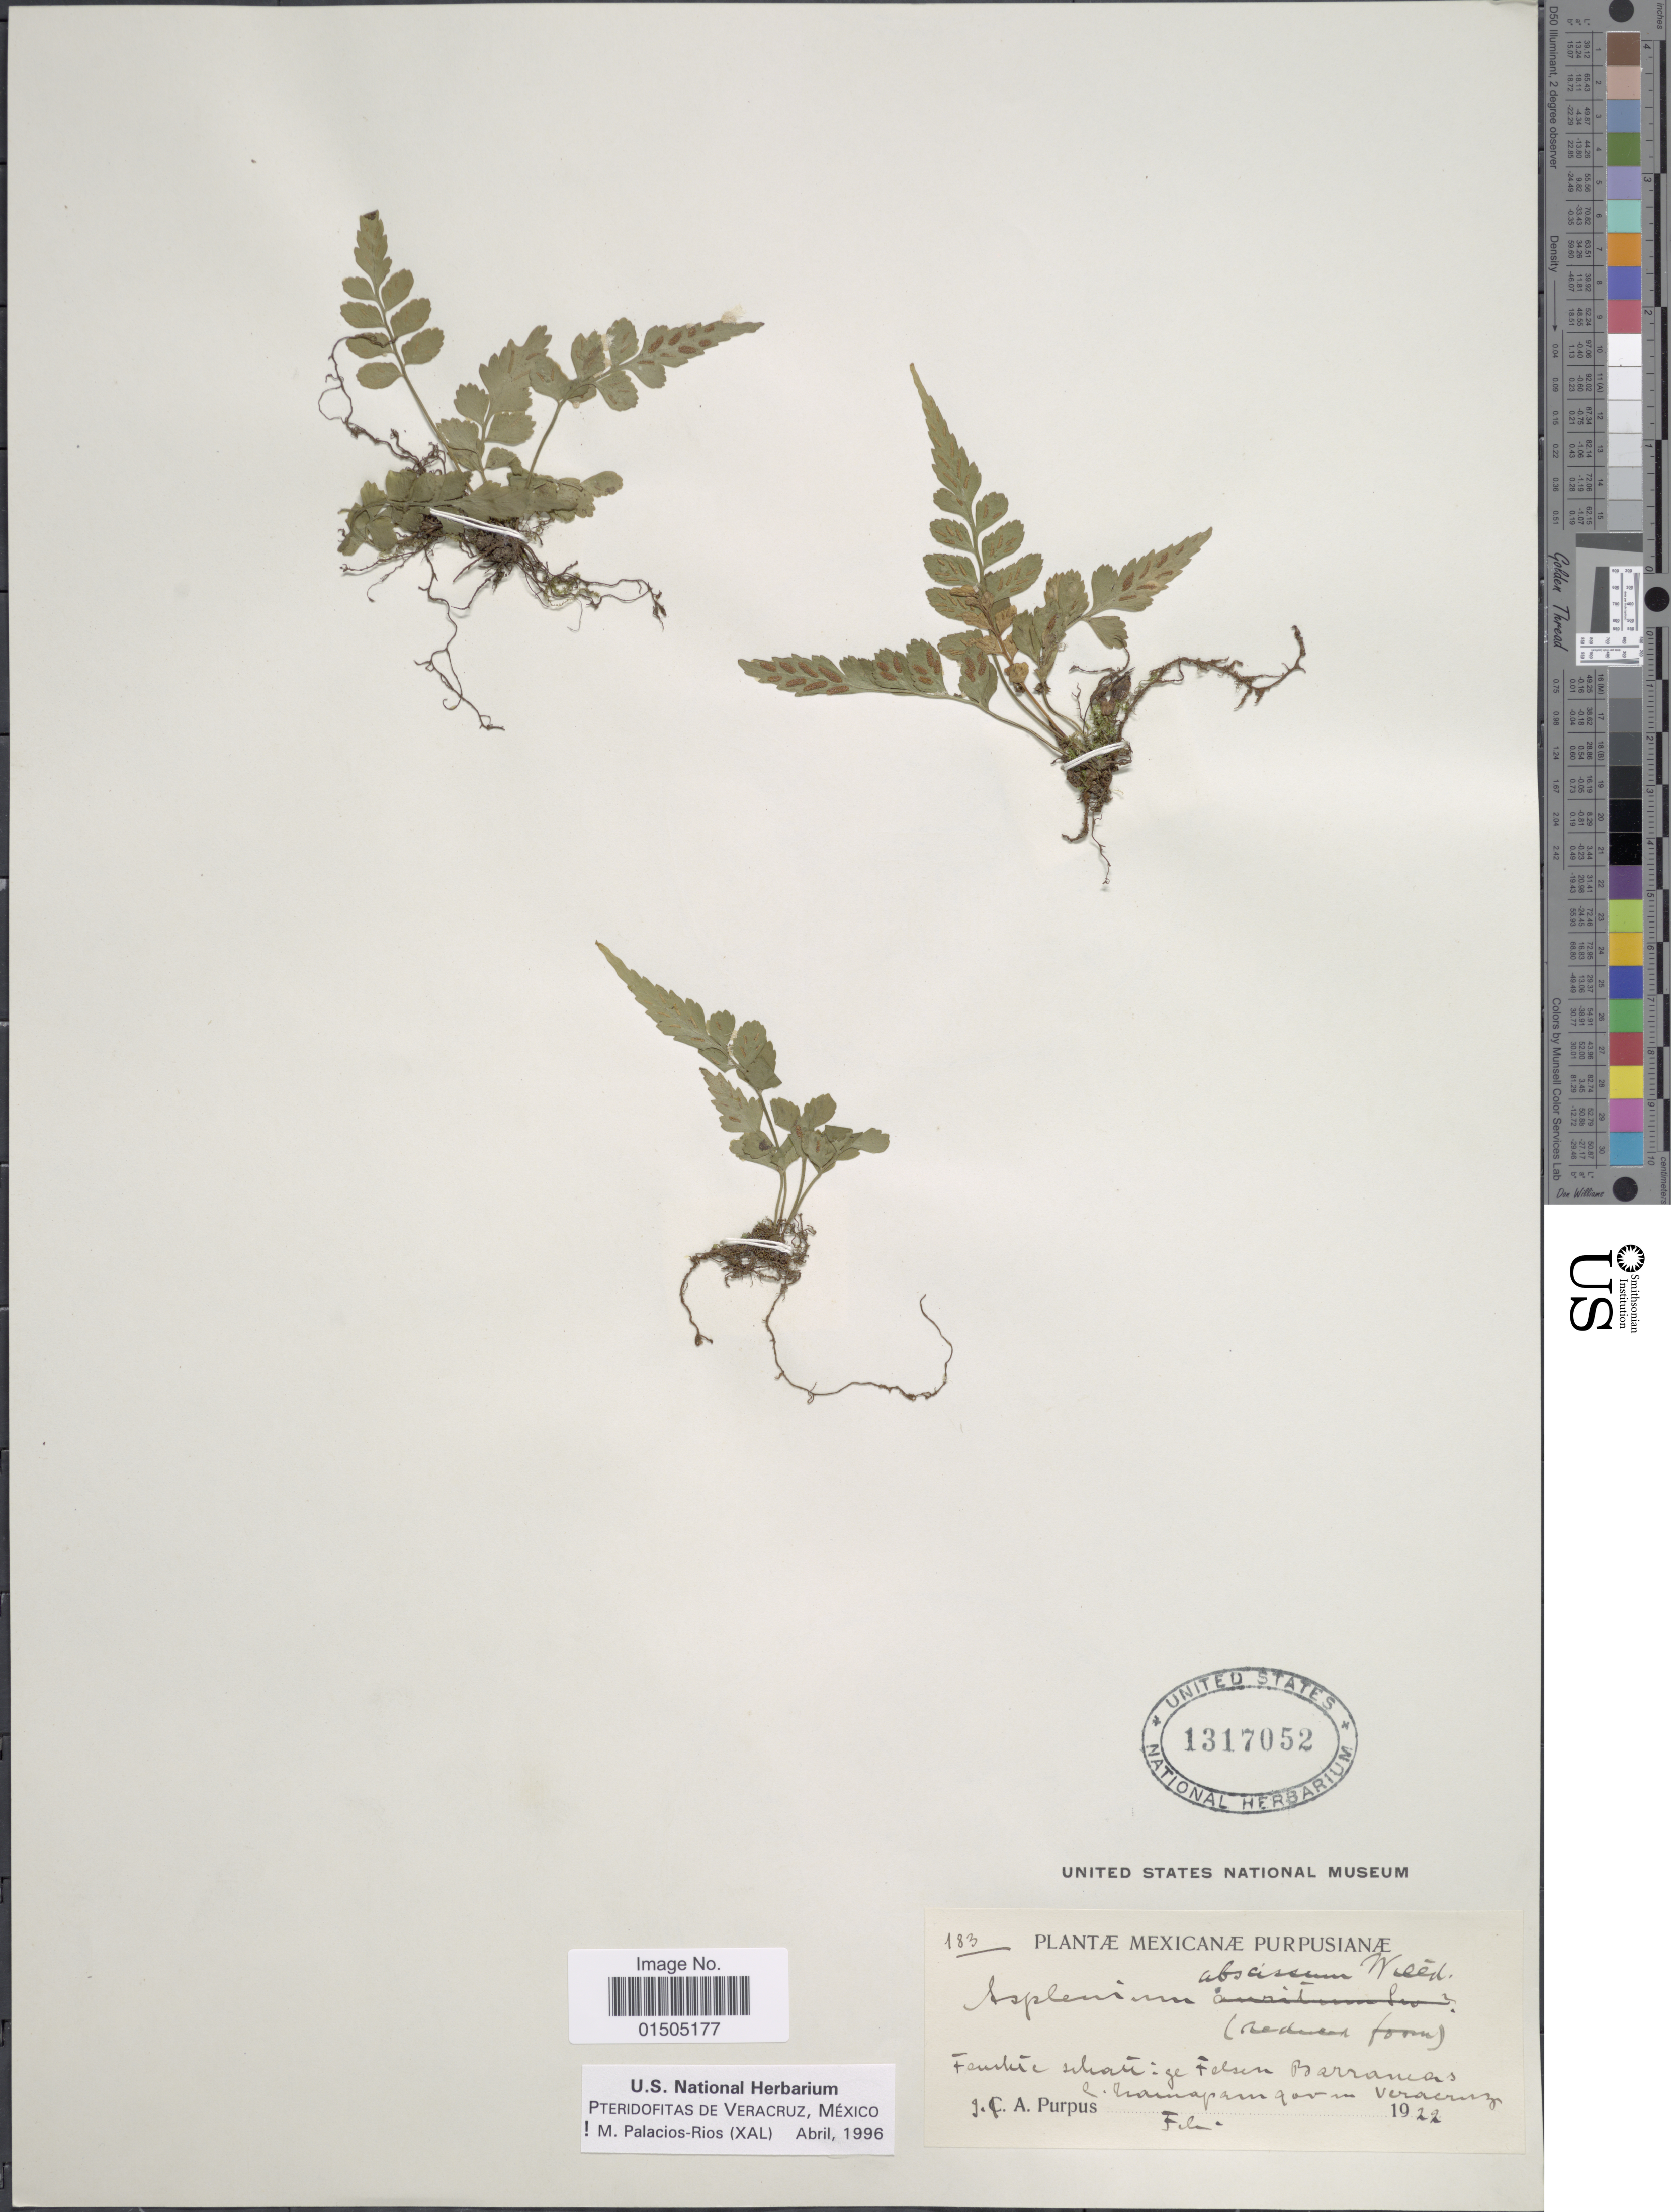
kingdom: Plantae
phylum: Tracheophyta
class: Polypodiopsida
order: Polypodiales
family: Aspleniaceae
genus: Asplenium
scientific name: Asplenium abscissum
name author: Willd.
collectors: J. A. Purpus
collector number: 183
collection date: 1922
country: Mexico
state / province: Veracruz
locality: Feuchte silvatige Felsen. Barrancas. Zacuapan.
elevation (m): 900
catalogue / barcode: US 1317052